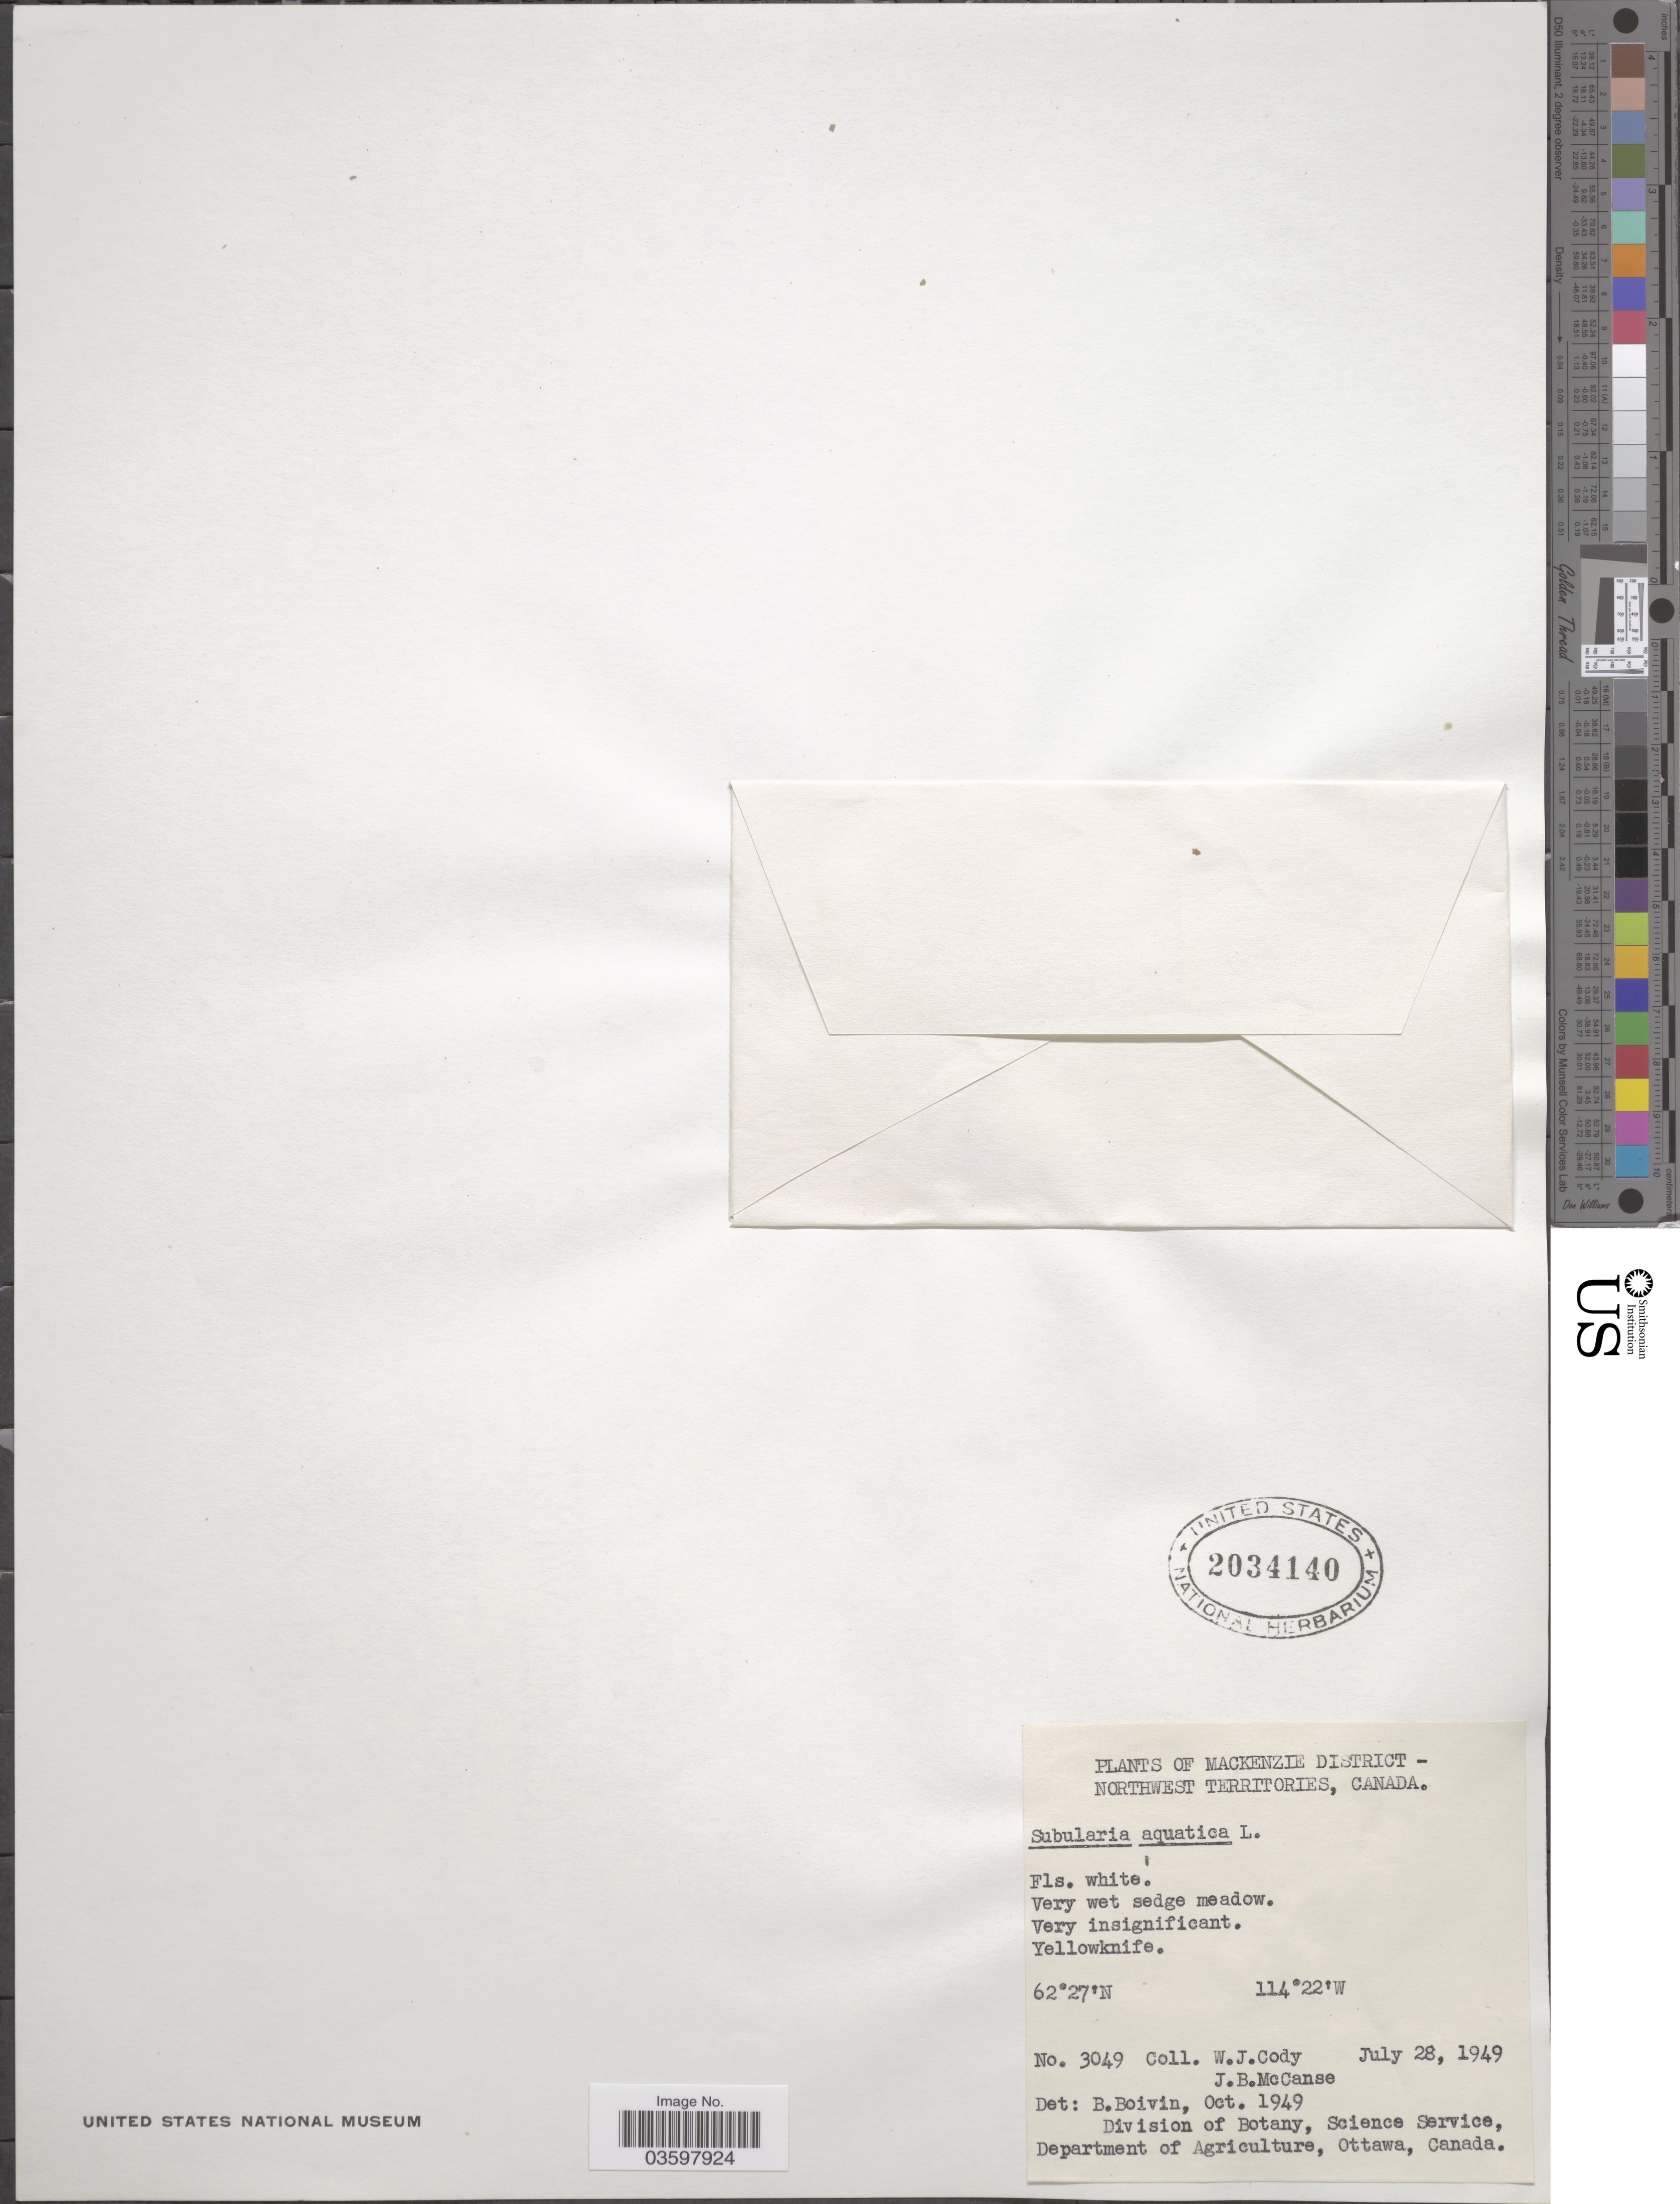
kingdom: Plantae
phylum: Tracheophyta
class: Magnoliopsida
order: Brassicales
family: Brassicaceae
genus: Subularia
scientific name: Subularia aquatica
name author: L.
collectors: W. Cody & J. McCanse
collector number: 3049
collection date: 1949-07-28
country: Canada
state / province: Northwest Territories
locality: Mackenzie District. Yellowknife.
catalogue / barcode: US 2034140